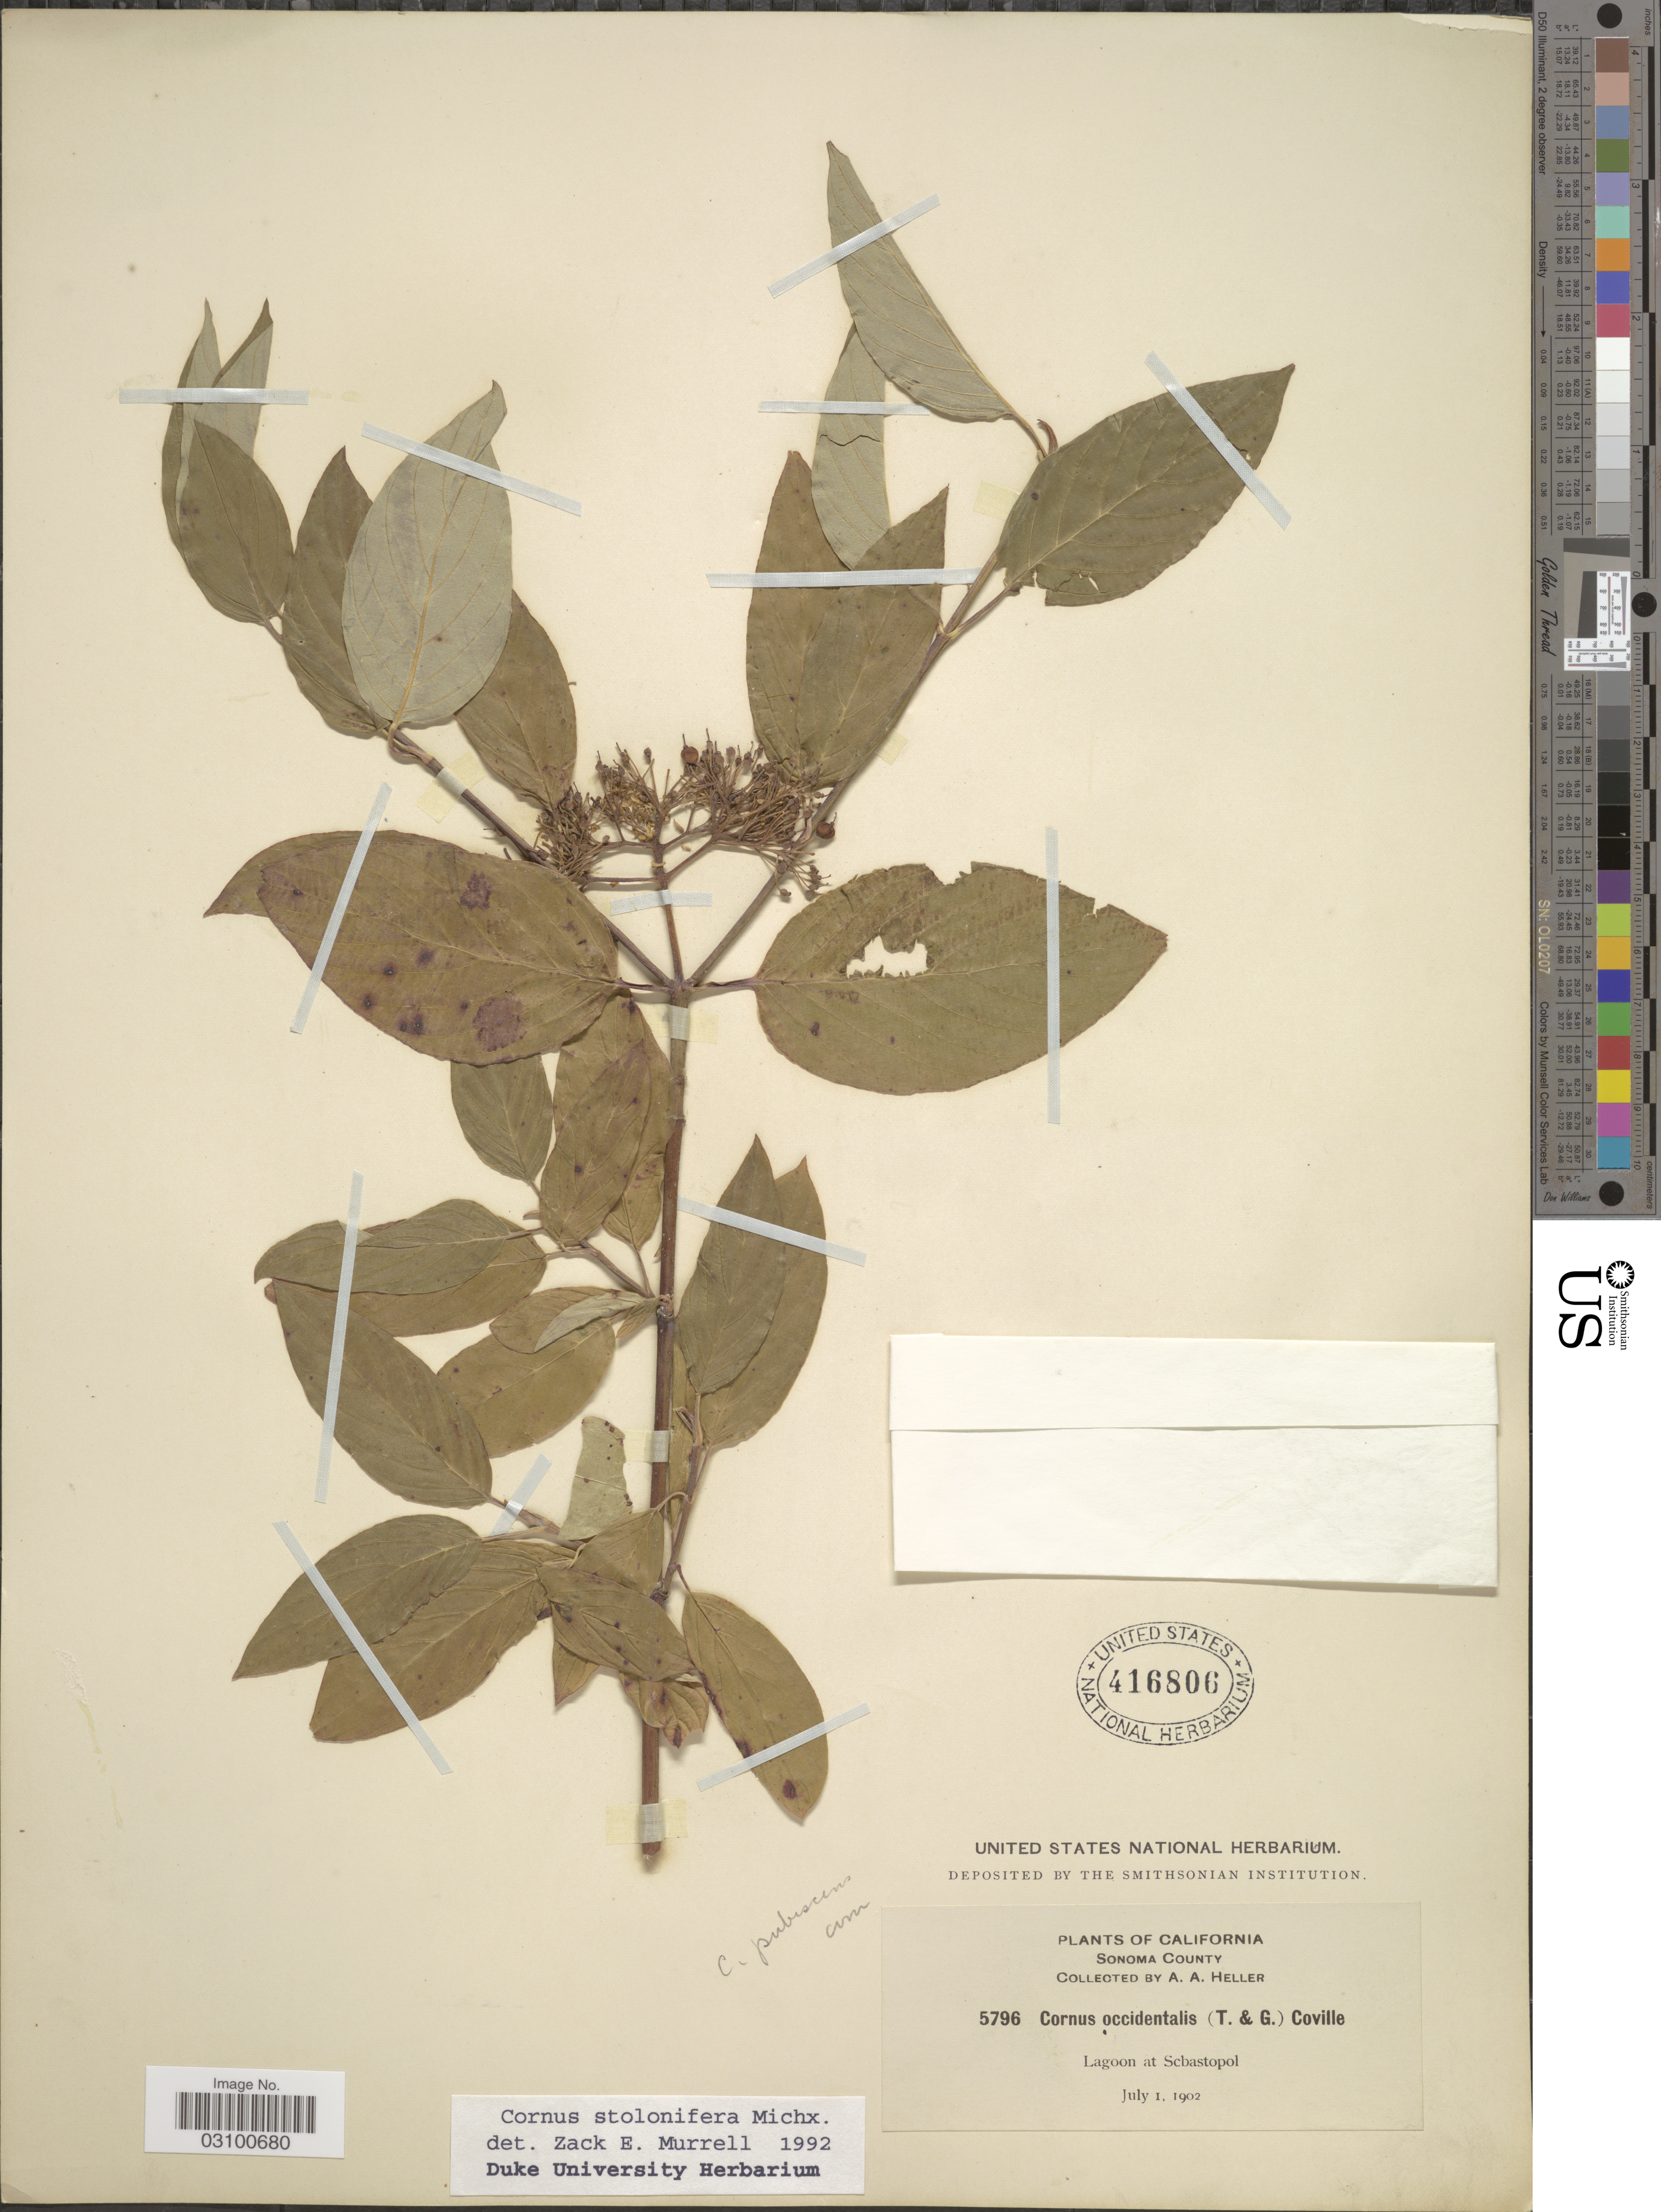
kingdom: Plantae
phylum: Tracheophyta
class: Magnoliopsida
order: Cornales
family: Cornaceae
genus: Cornus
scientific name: Cornus sericea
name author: L.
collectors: A. A. Heller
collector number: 5796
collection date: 1902-07-01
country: United States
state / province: California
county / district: Sonoma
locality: Sonoma County. Lagoon at Scbastopol.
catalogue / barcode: US 416806